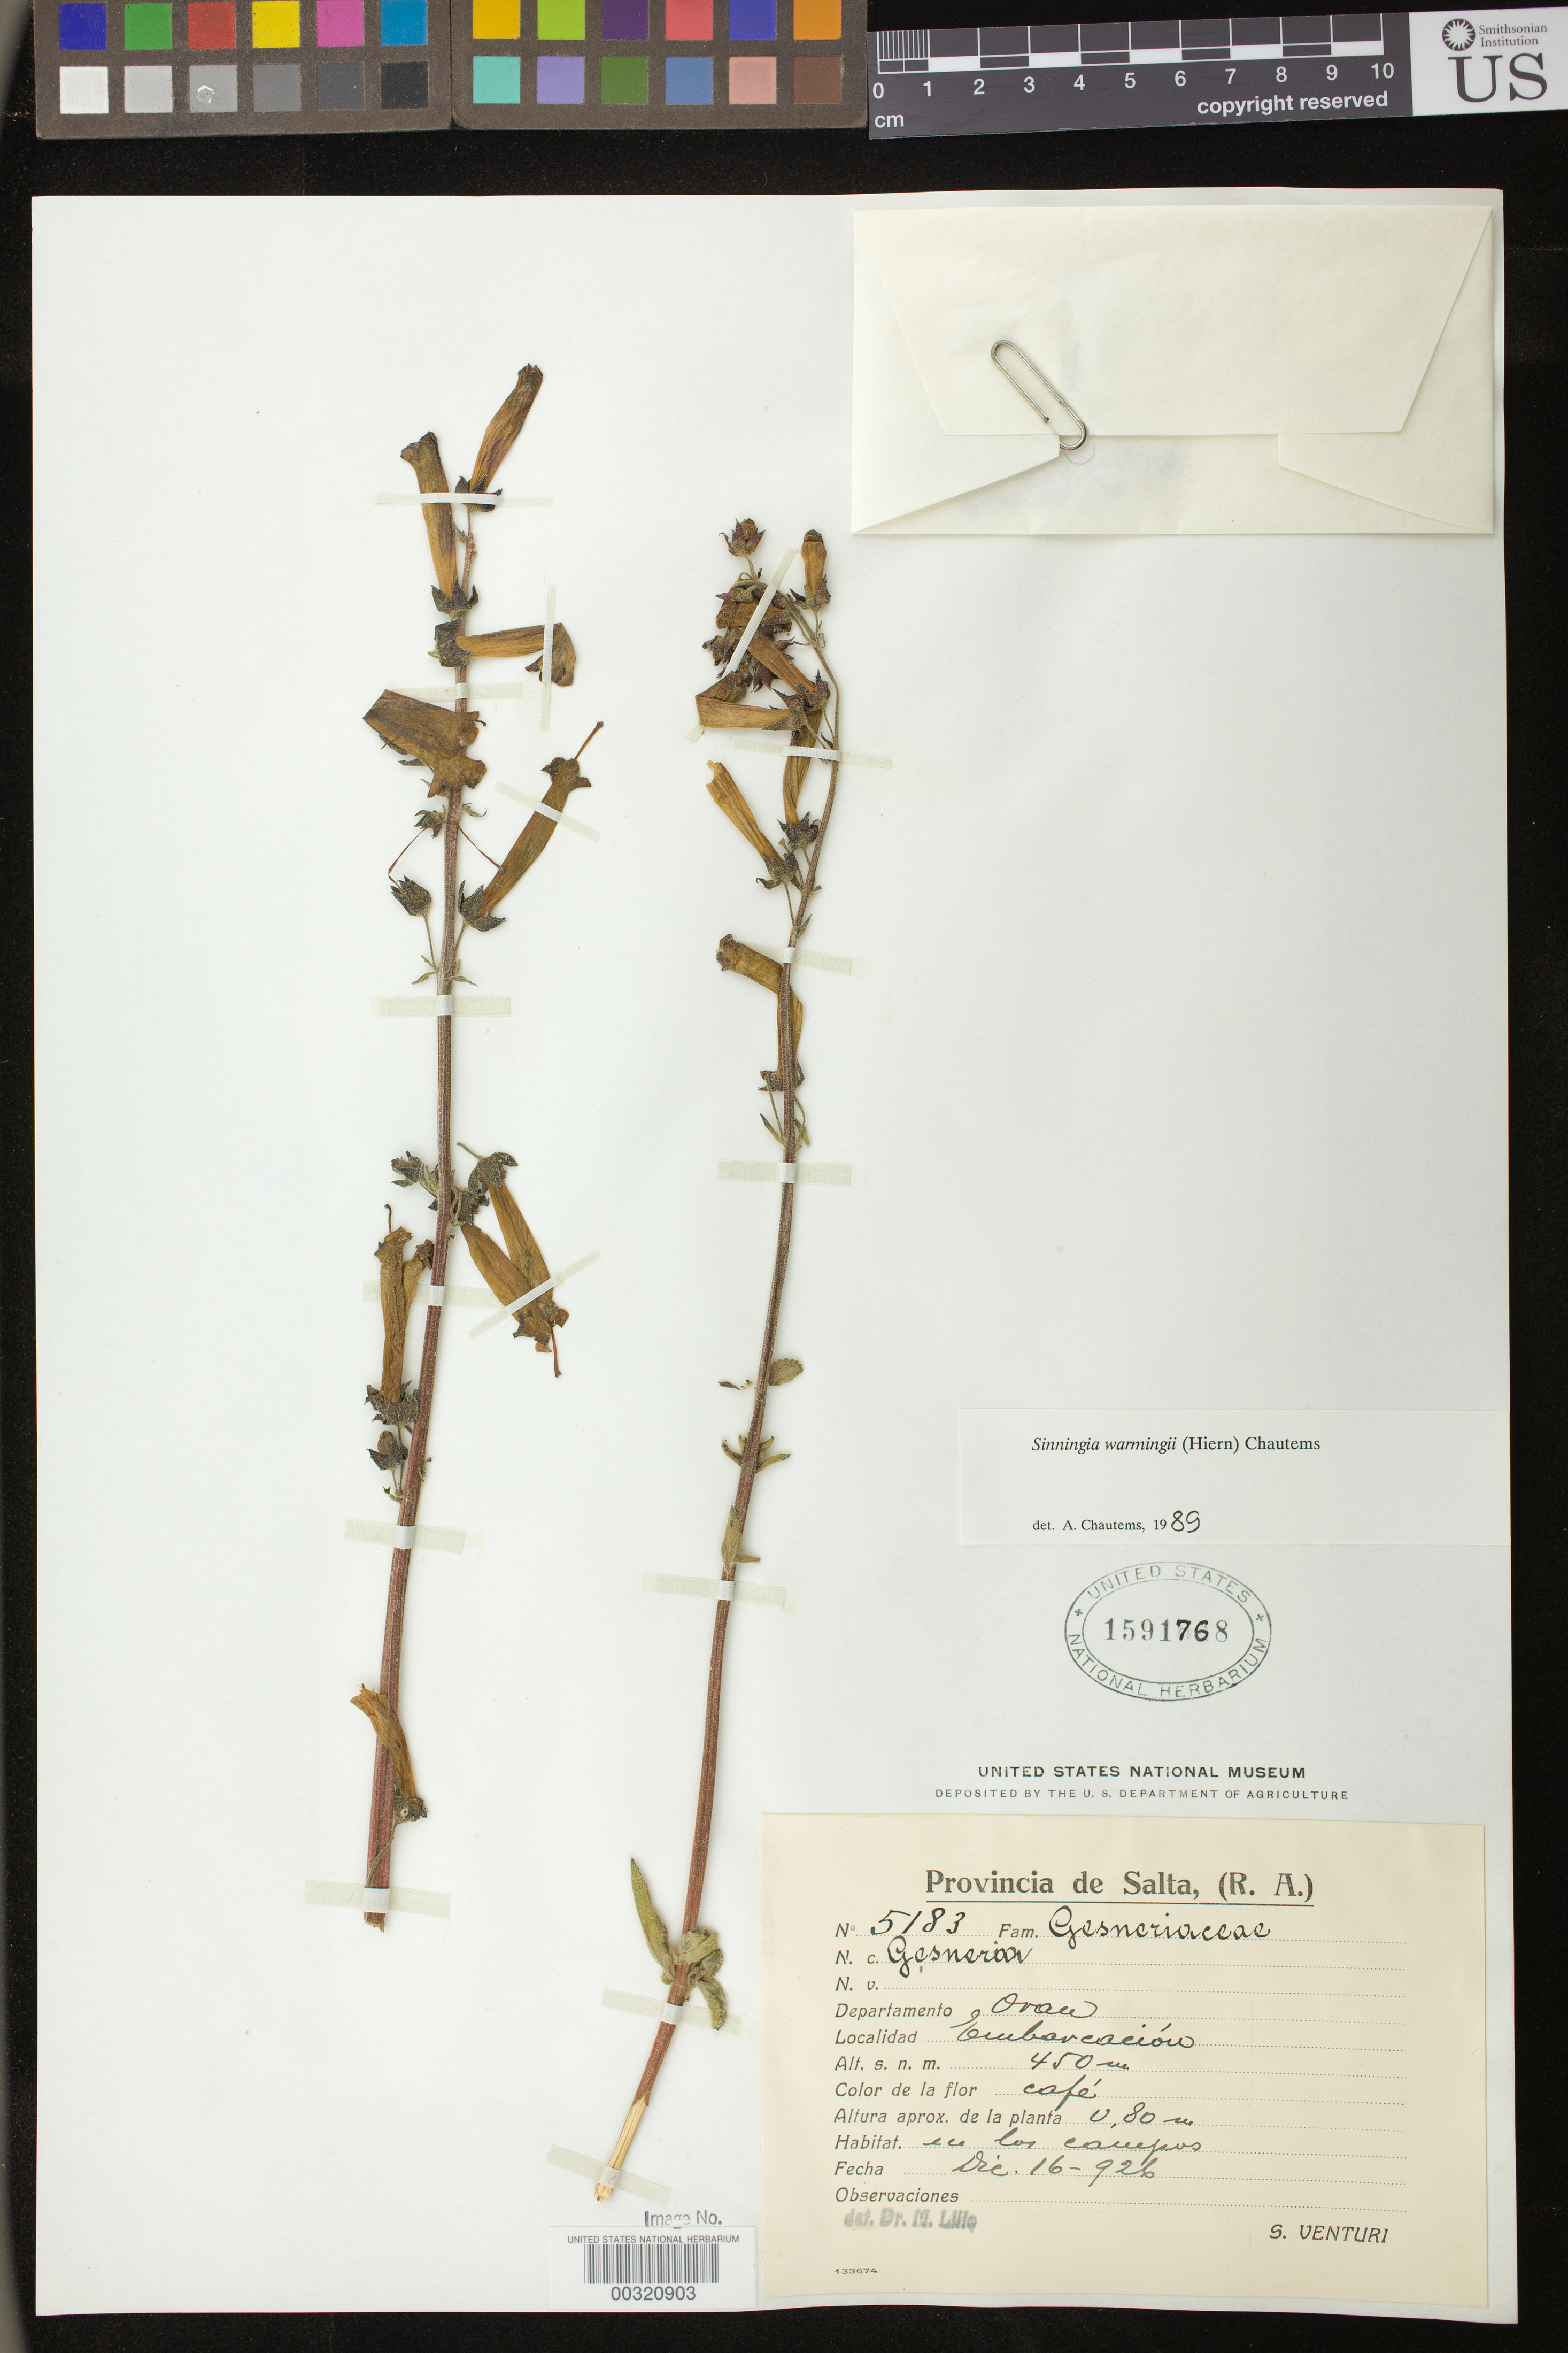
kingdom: Plantae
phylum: Tracheophyta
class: Magnoliopsida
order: Lamiales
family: Gesneriaceae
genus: Sinningia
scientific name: Sinningia warmingii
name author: (Hiern) Chautems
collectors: S. Venturi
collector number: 5183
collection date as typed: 16 Dec 1926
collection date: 1926-12-16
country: Argentina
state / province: Salta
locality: Dept. Orau, Embarcacaion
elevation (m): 450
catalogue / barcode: US 1591768